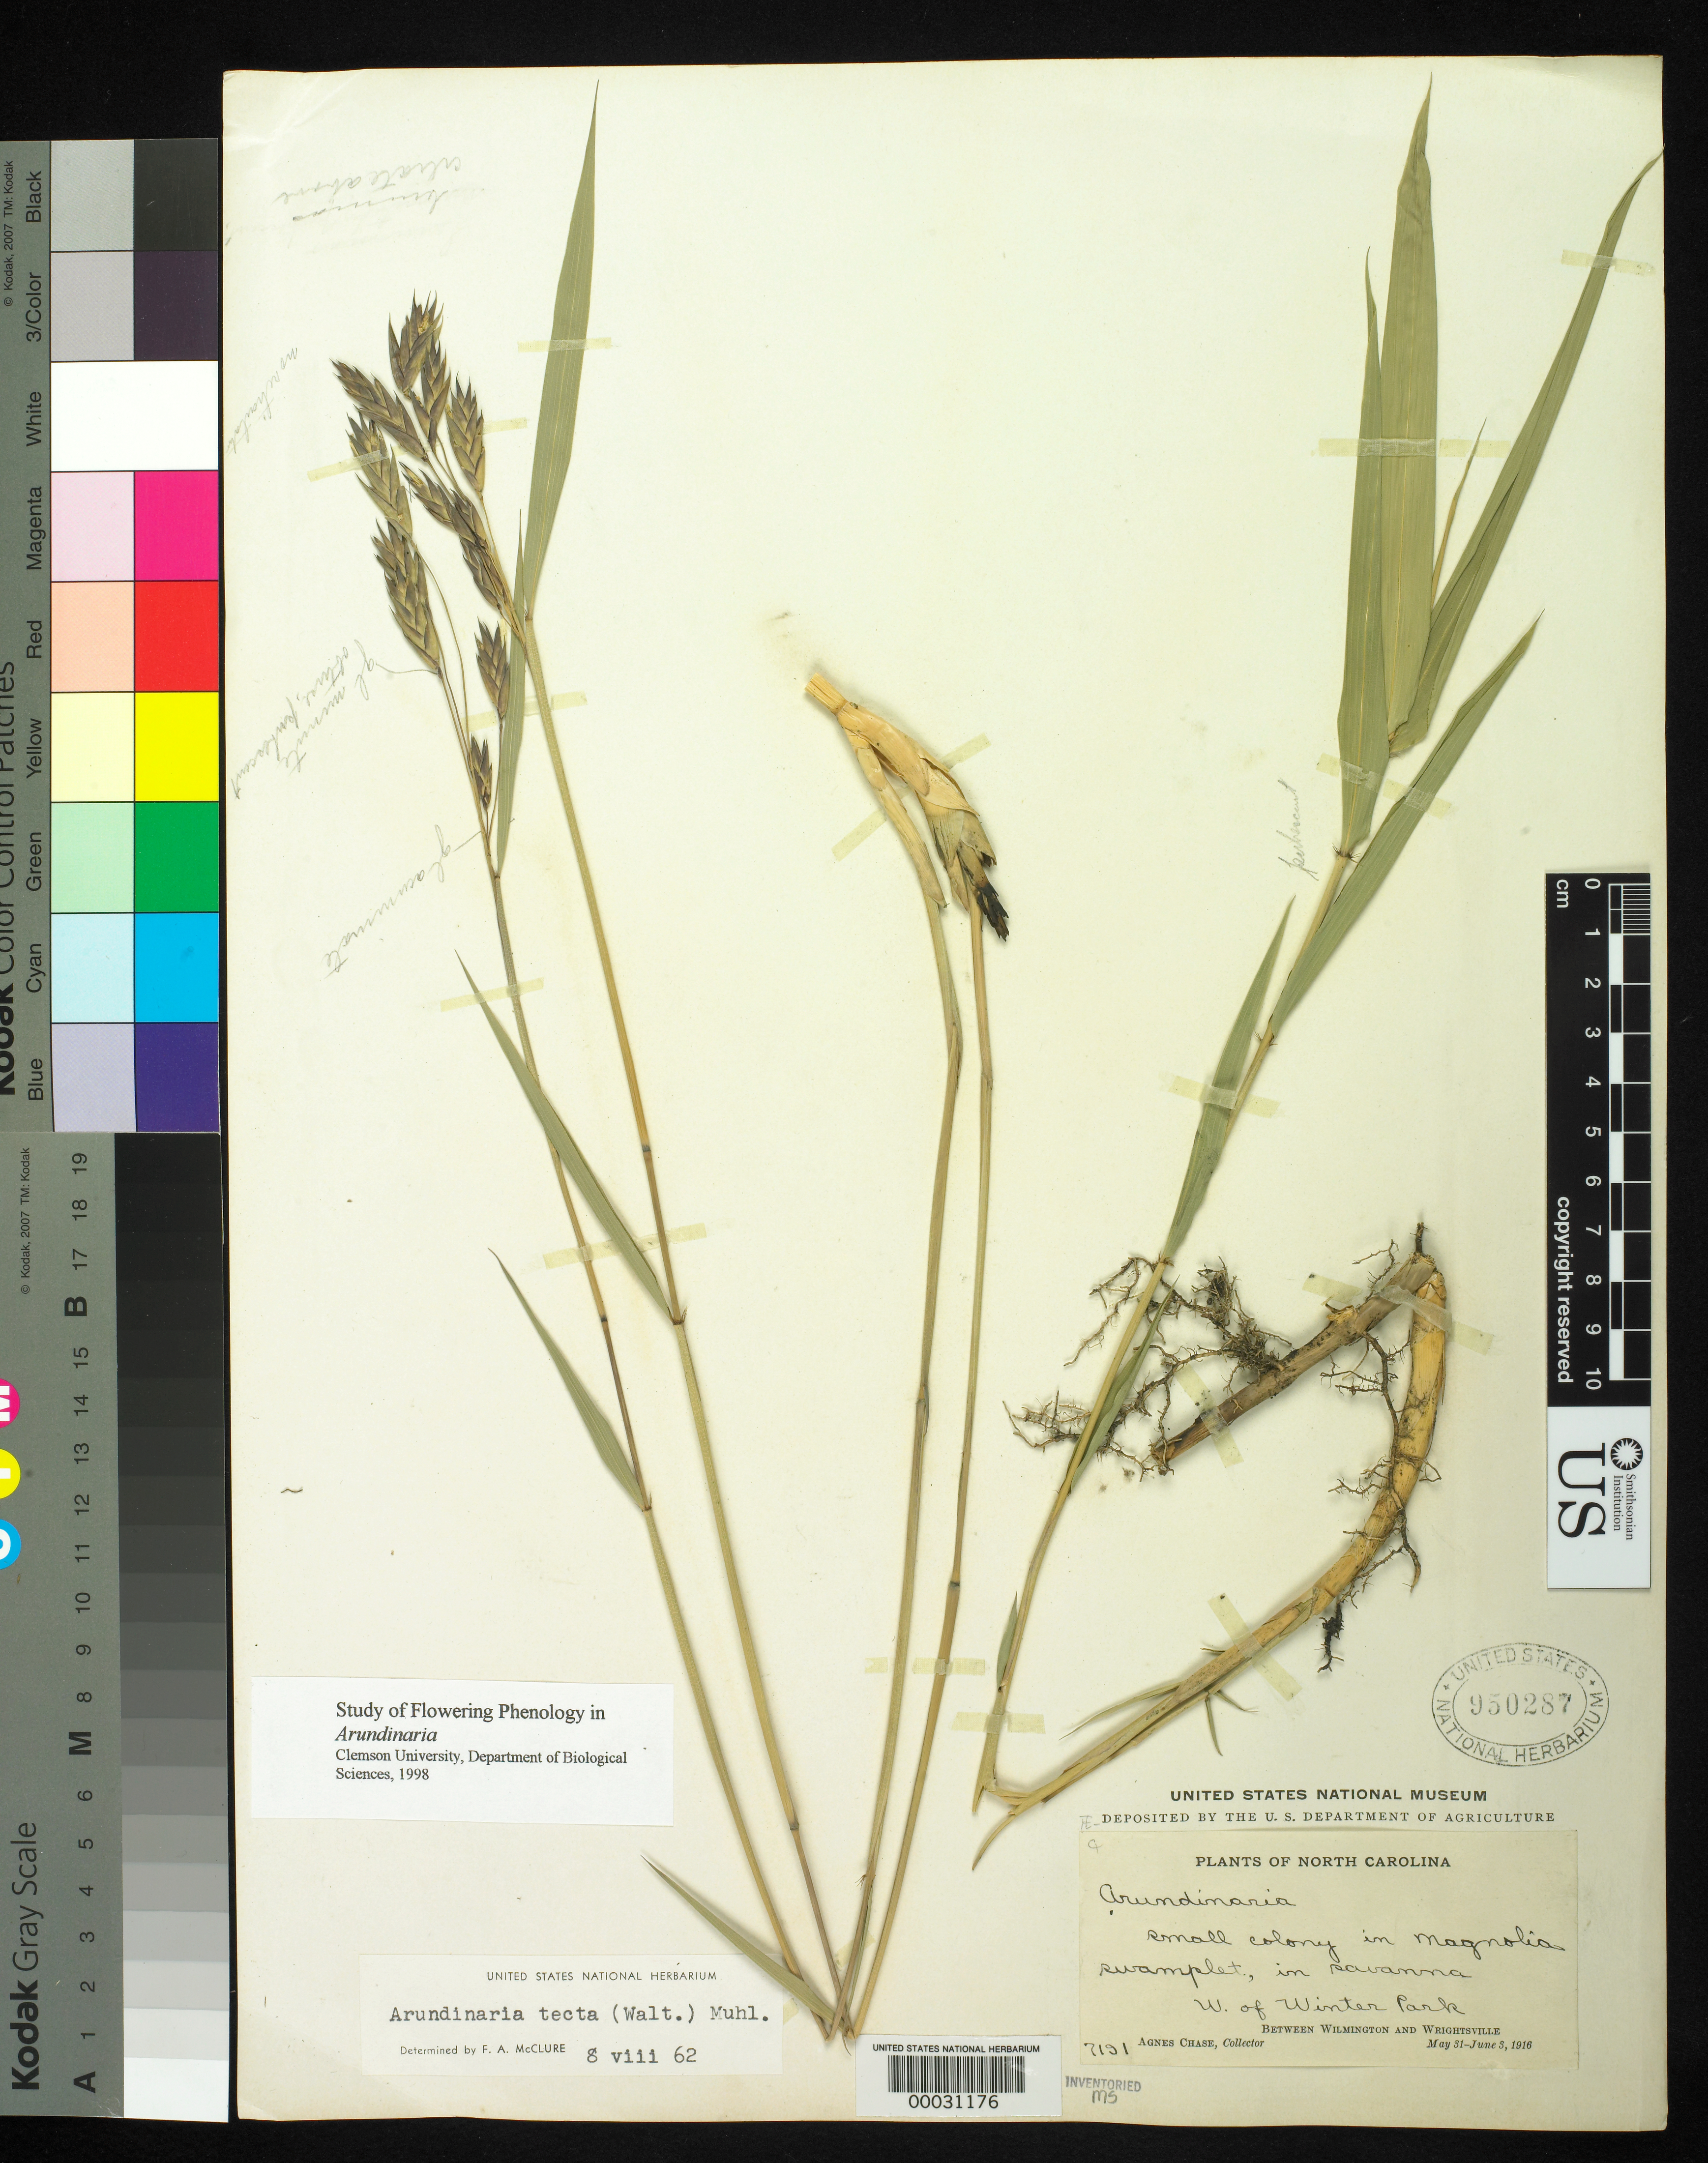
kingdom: Plantae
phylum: Tracheophyta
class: Liliopsida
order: Poales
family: Poaceae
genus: Arundinaria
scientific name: Arundinaria tecta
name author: (Walter) Muhl.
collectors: A. Chase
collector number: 7191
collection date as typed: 31 May 1916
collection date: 1916-05-31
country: United States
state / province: North Carolina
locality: Wilmington, wrightsville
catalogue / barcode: US 950287